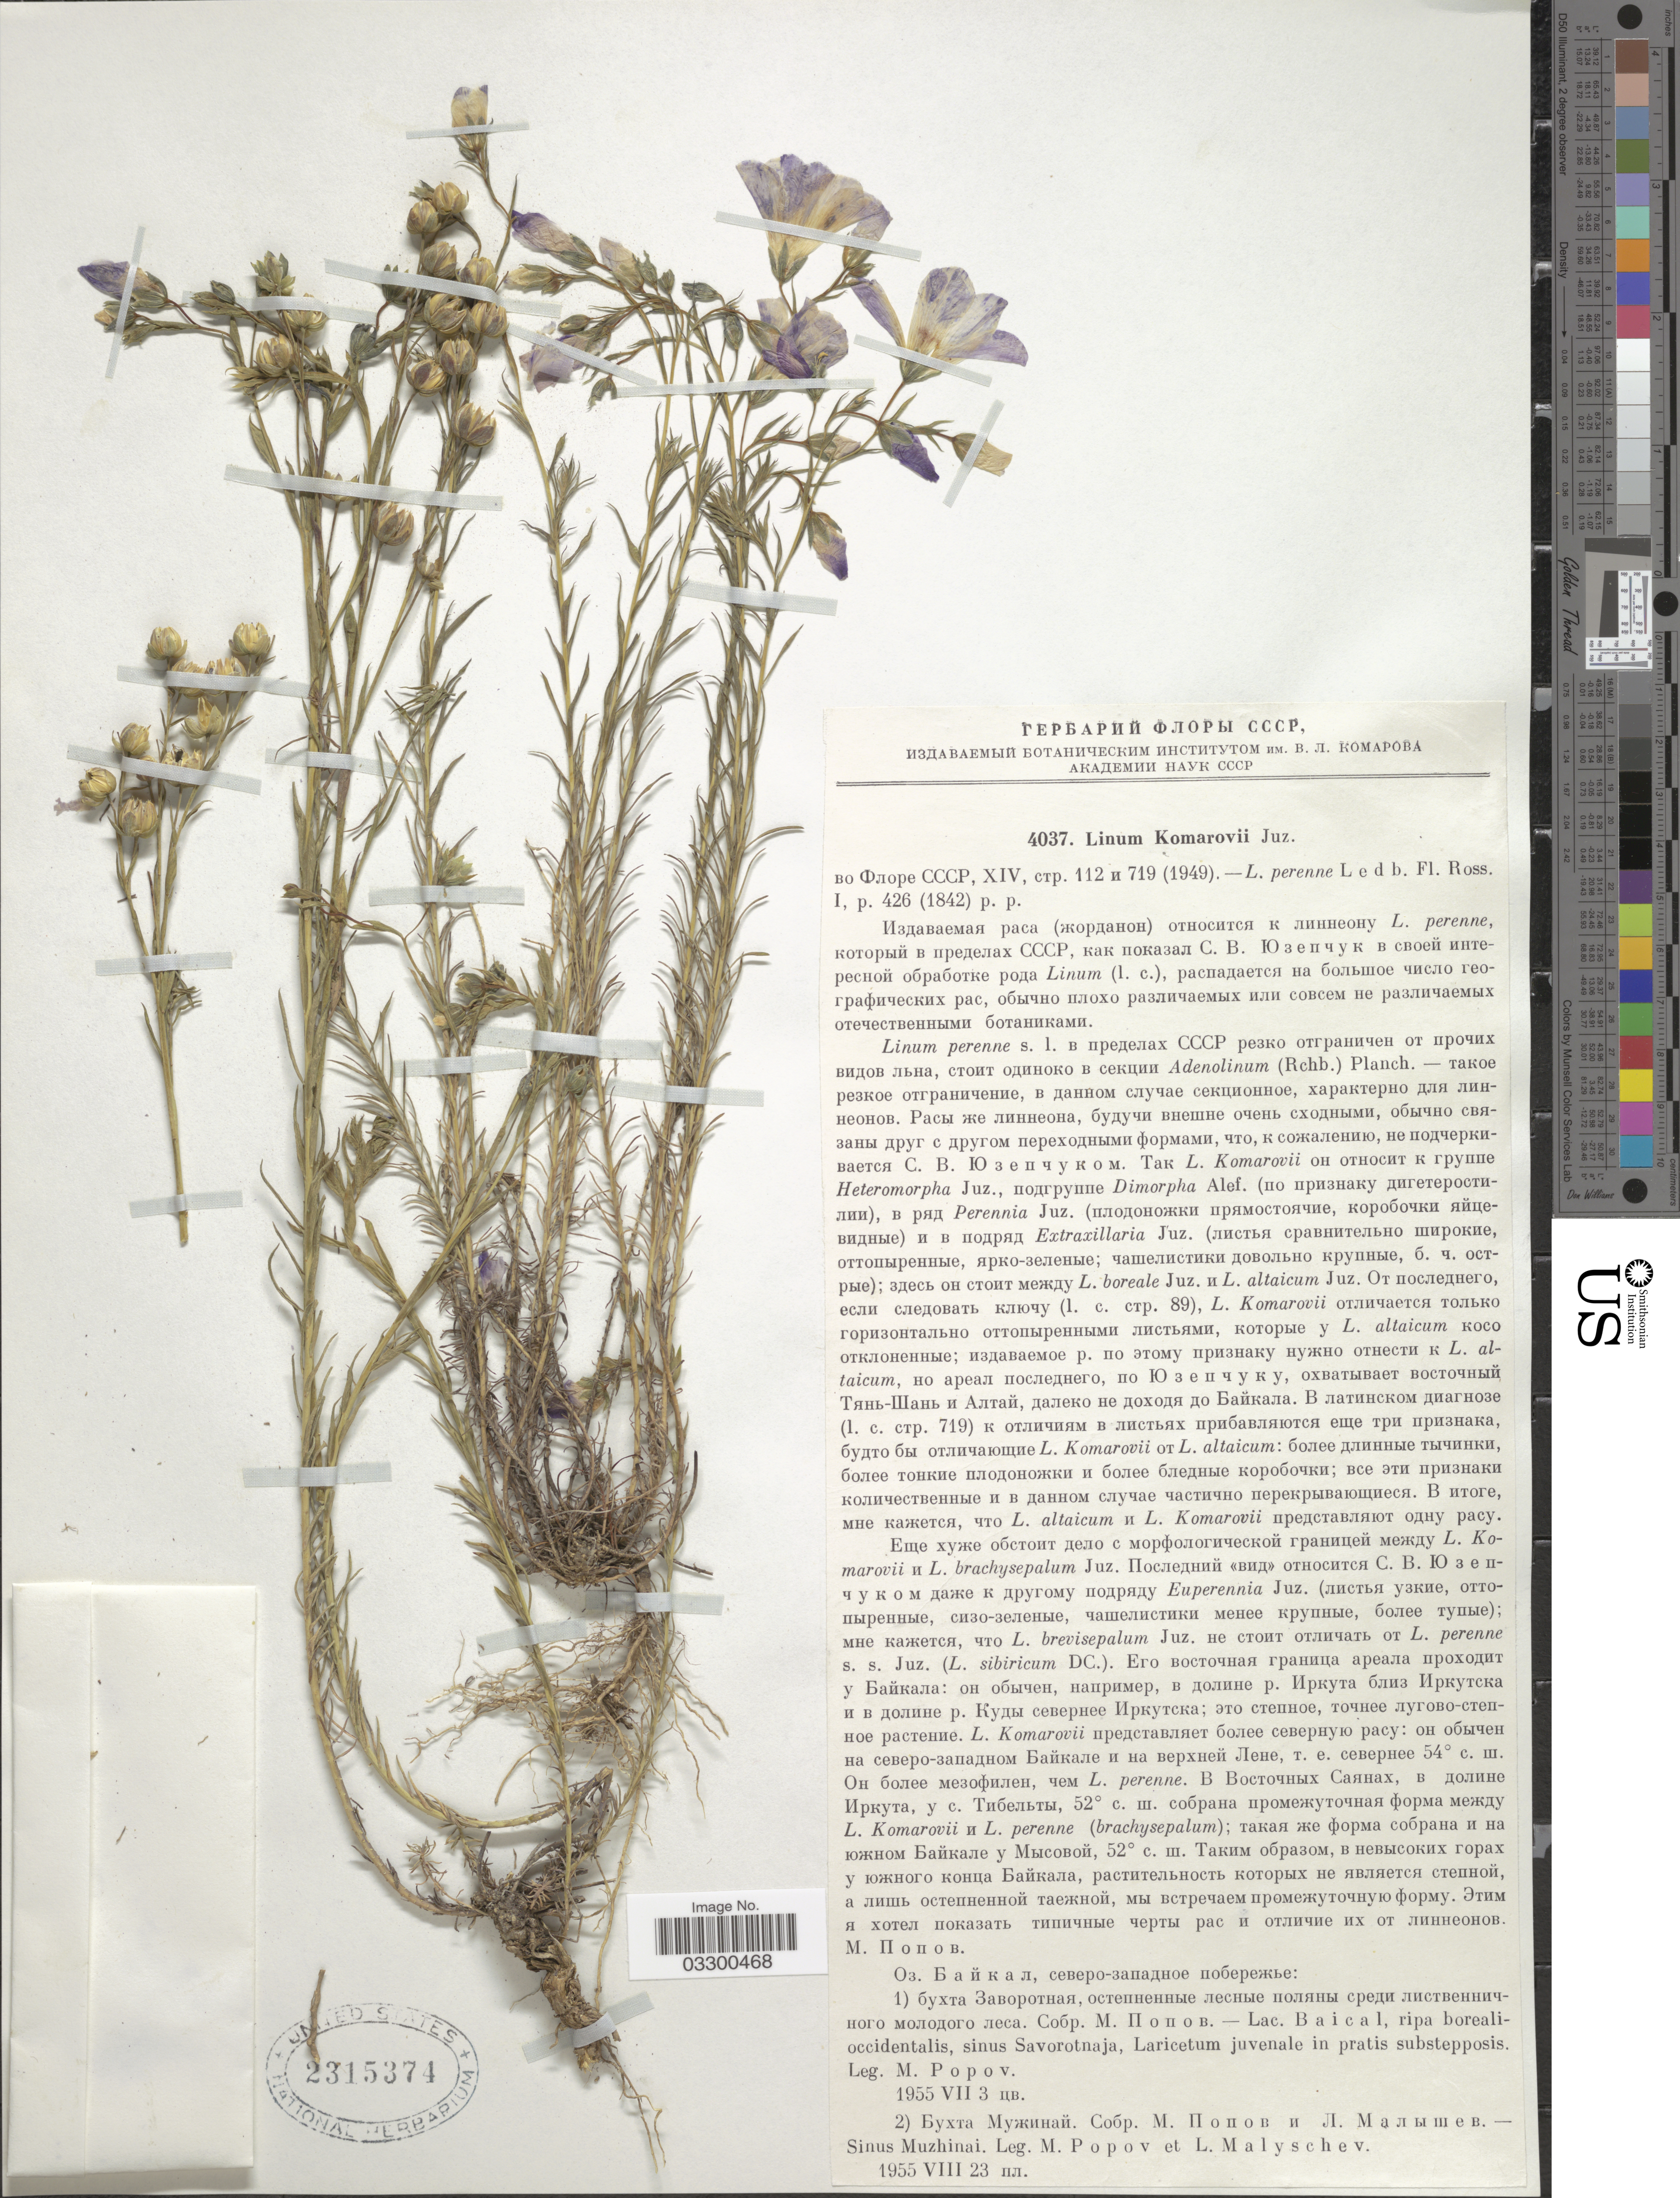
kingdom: Plantae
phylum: Tracheophyta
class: Magnoliopsida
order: Malpighiales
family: Linaceae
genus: Linum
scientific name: Linum komarovii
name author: Juz.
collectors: M. Popov & L. Malyschev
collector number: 4037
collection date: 1955-08-23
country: Russian Federation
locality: Sinus Muzhinai.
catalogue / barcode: US 2315374-2